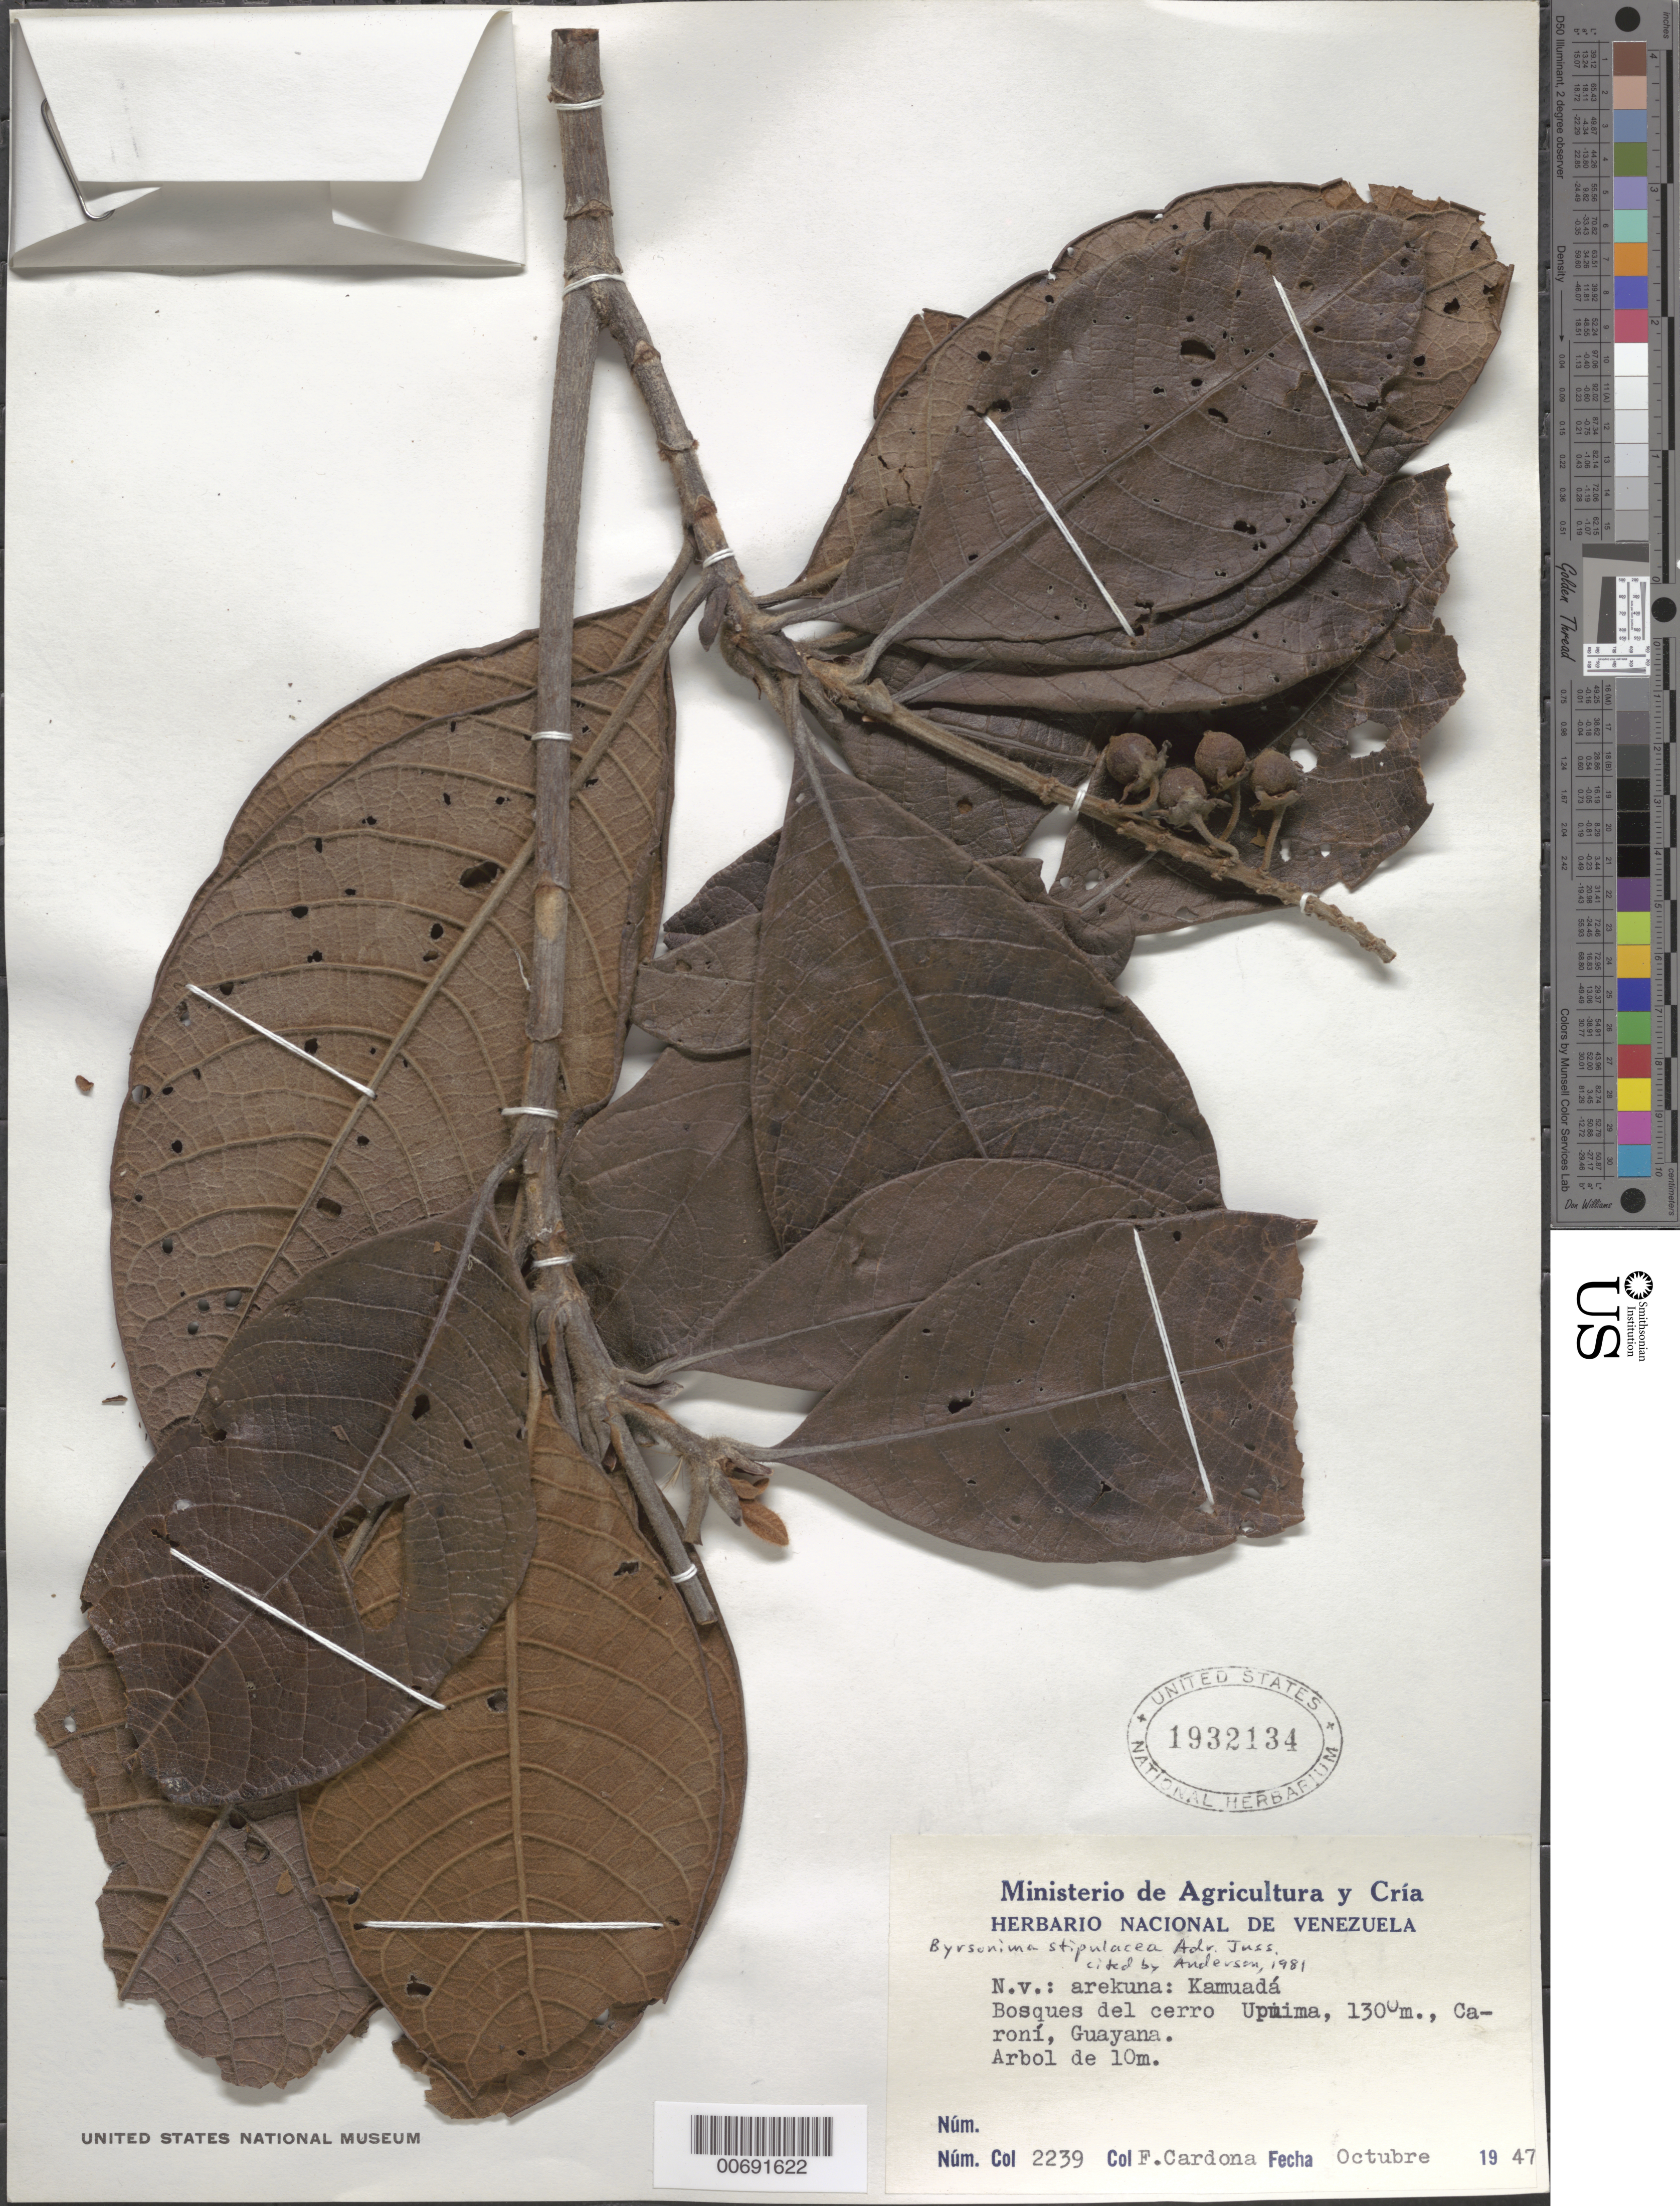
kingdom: Plantae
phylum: Tracheophyta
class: Magnoliopsida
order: Malpighiales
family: Malpighiaceae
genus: Byrsonima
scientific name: Byrsonima stipulacea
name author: A. Juss.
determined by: Anderson, W. R., (MICH), University of Michigan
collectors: F. Cardona Puig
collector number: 2239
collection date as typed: Oct-47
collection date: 1947-10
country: Venezuela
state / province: Bolívar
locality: Cerro Upuima, Río Caroní, Guayana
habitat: Forest on hill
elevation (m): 1300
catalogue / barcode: US 1932134